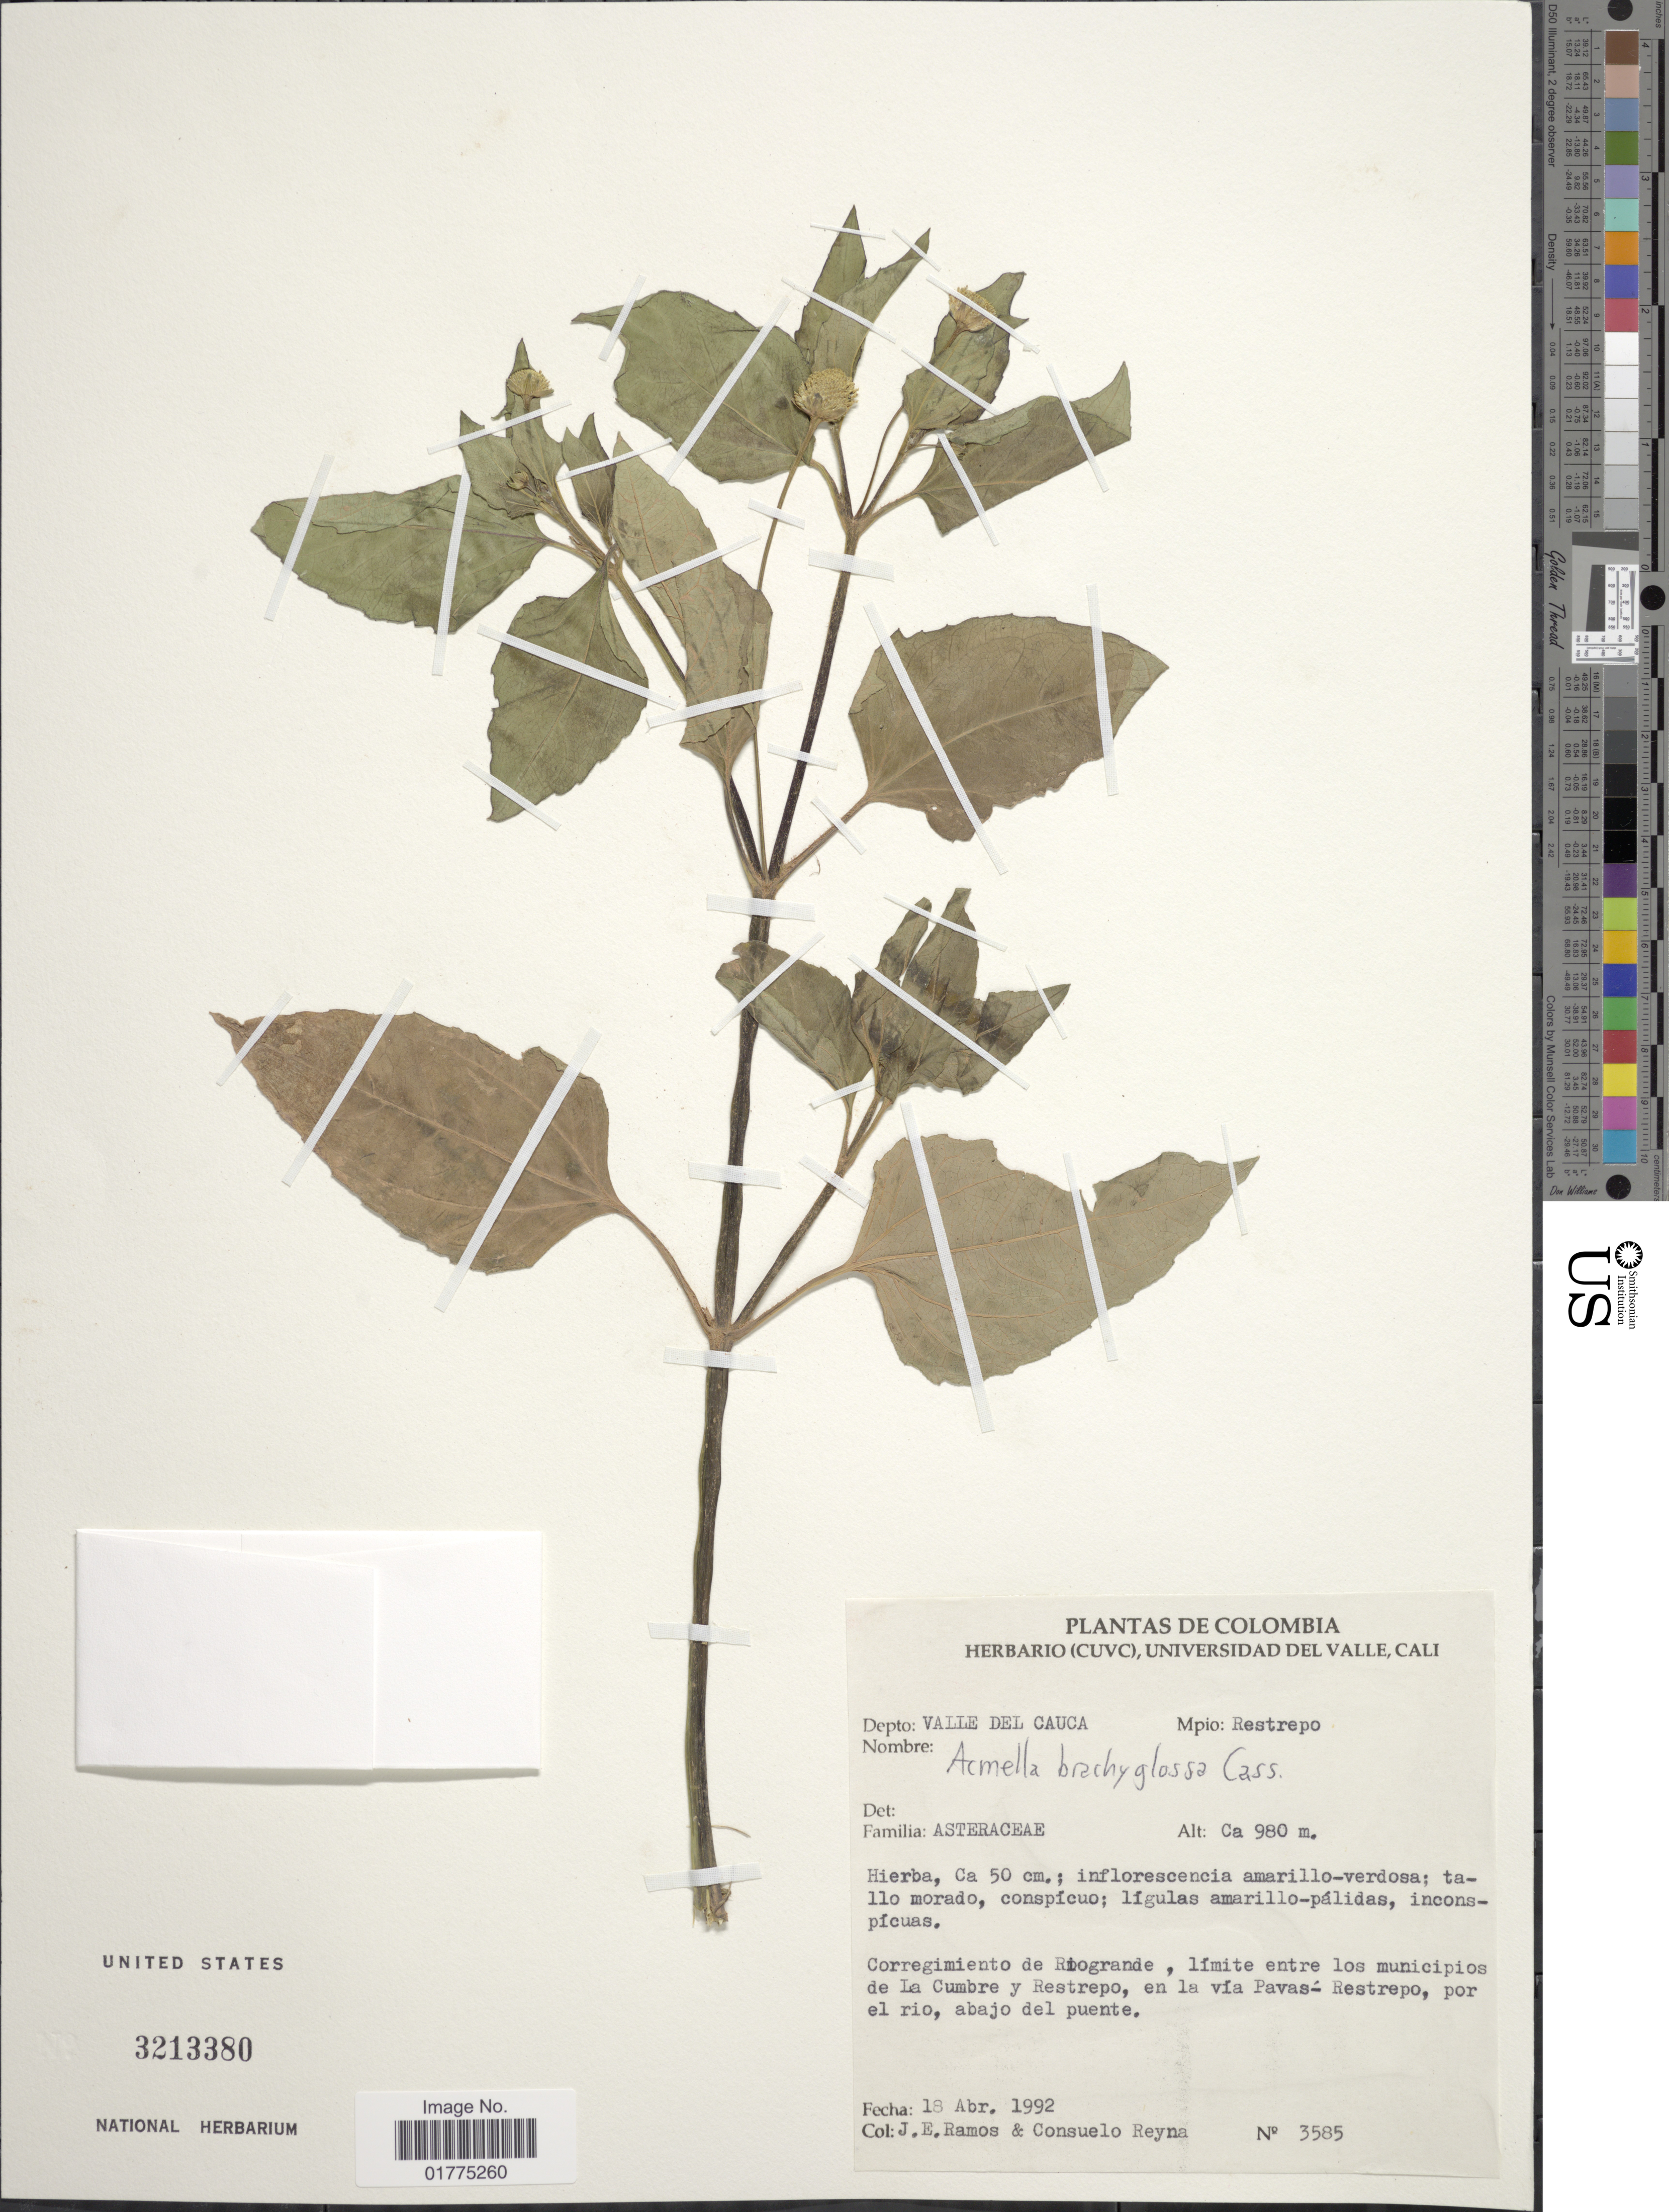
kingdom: Plantae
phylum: Tracheophyta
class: Magnoliopsida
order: Asterales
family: Asteraceae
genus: Acmella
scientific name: Acmella brachyglossa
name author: Cass.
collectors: J. E. Ramos & C. Reyna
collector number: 3585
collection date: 1992-04-18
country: Colombia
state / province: Valle del Cauca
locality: Depto: Valle del Cauca, Mpio: Restrepo, Corregimineto de Riogrande, limite entre los municipios de La Cumbre y Restrepo, en la via Pavas-Restrepo, por el rio, abajo del puente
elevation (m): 980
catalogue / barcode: US 3213380